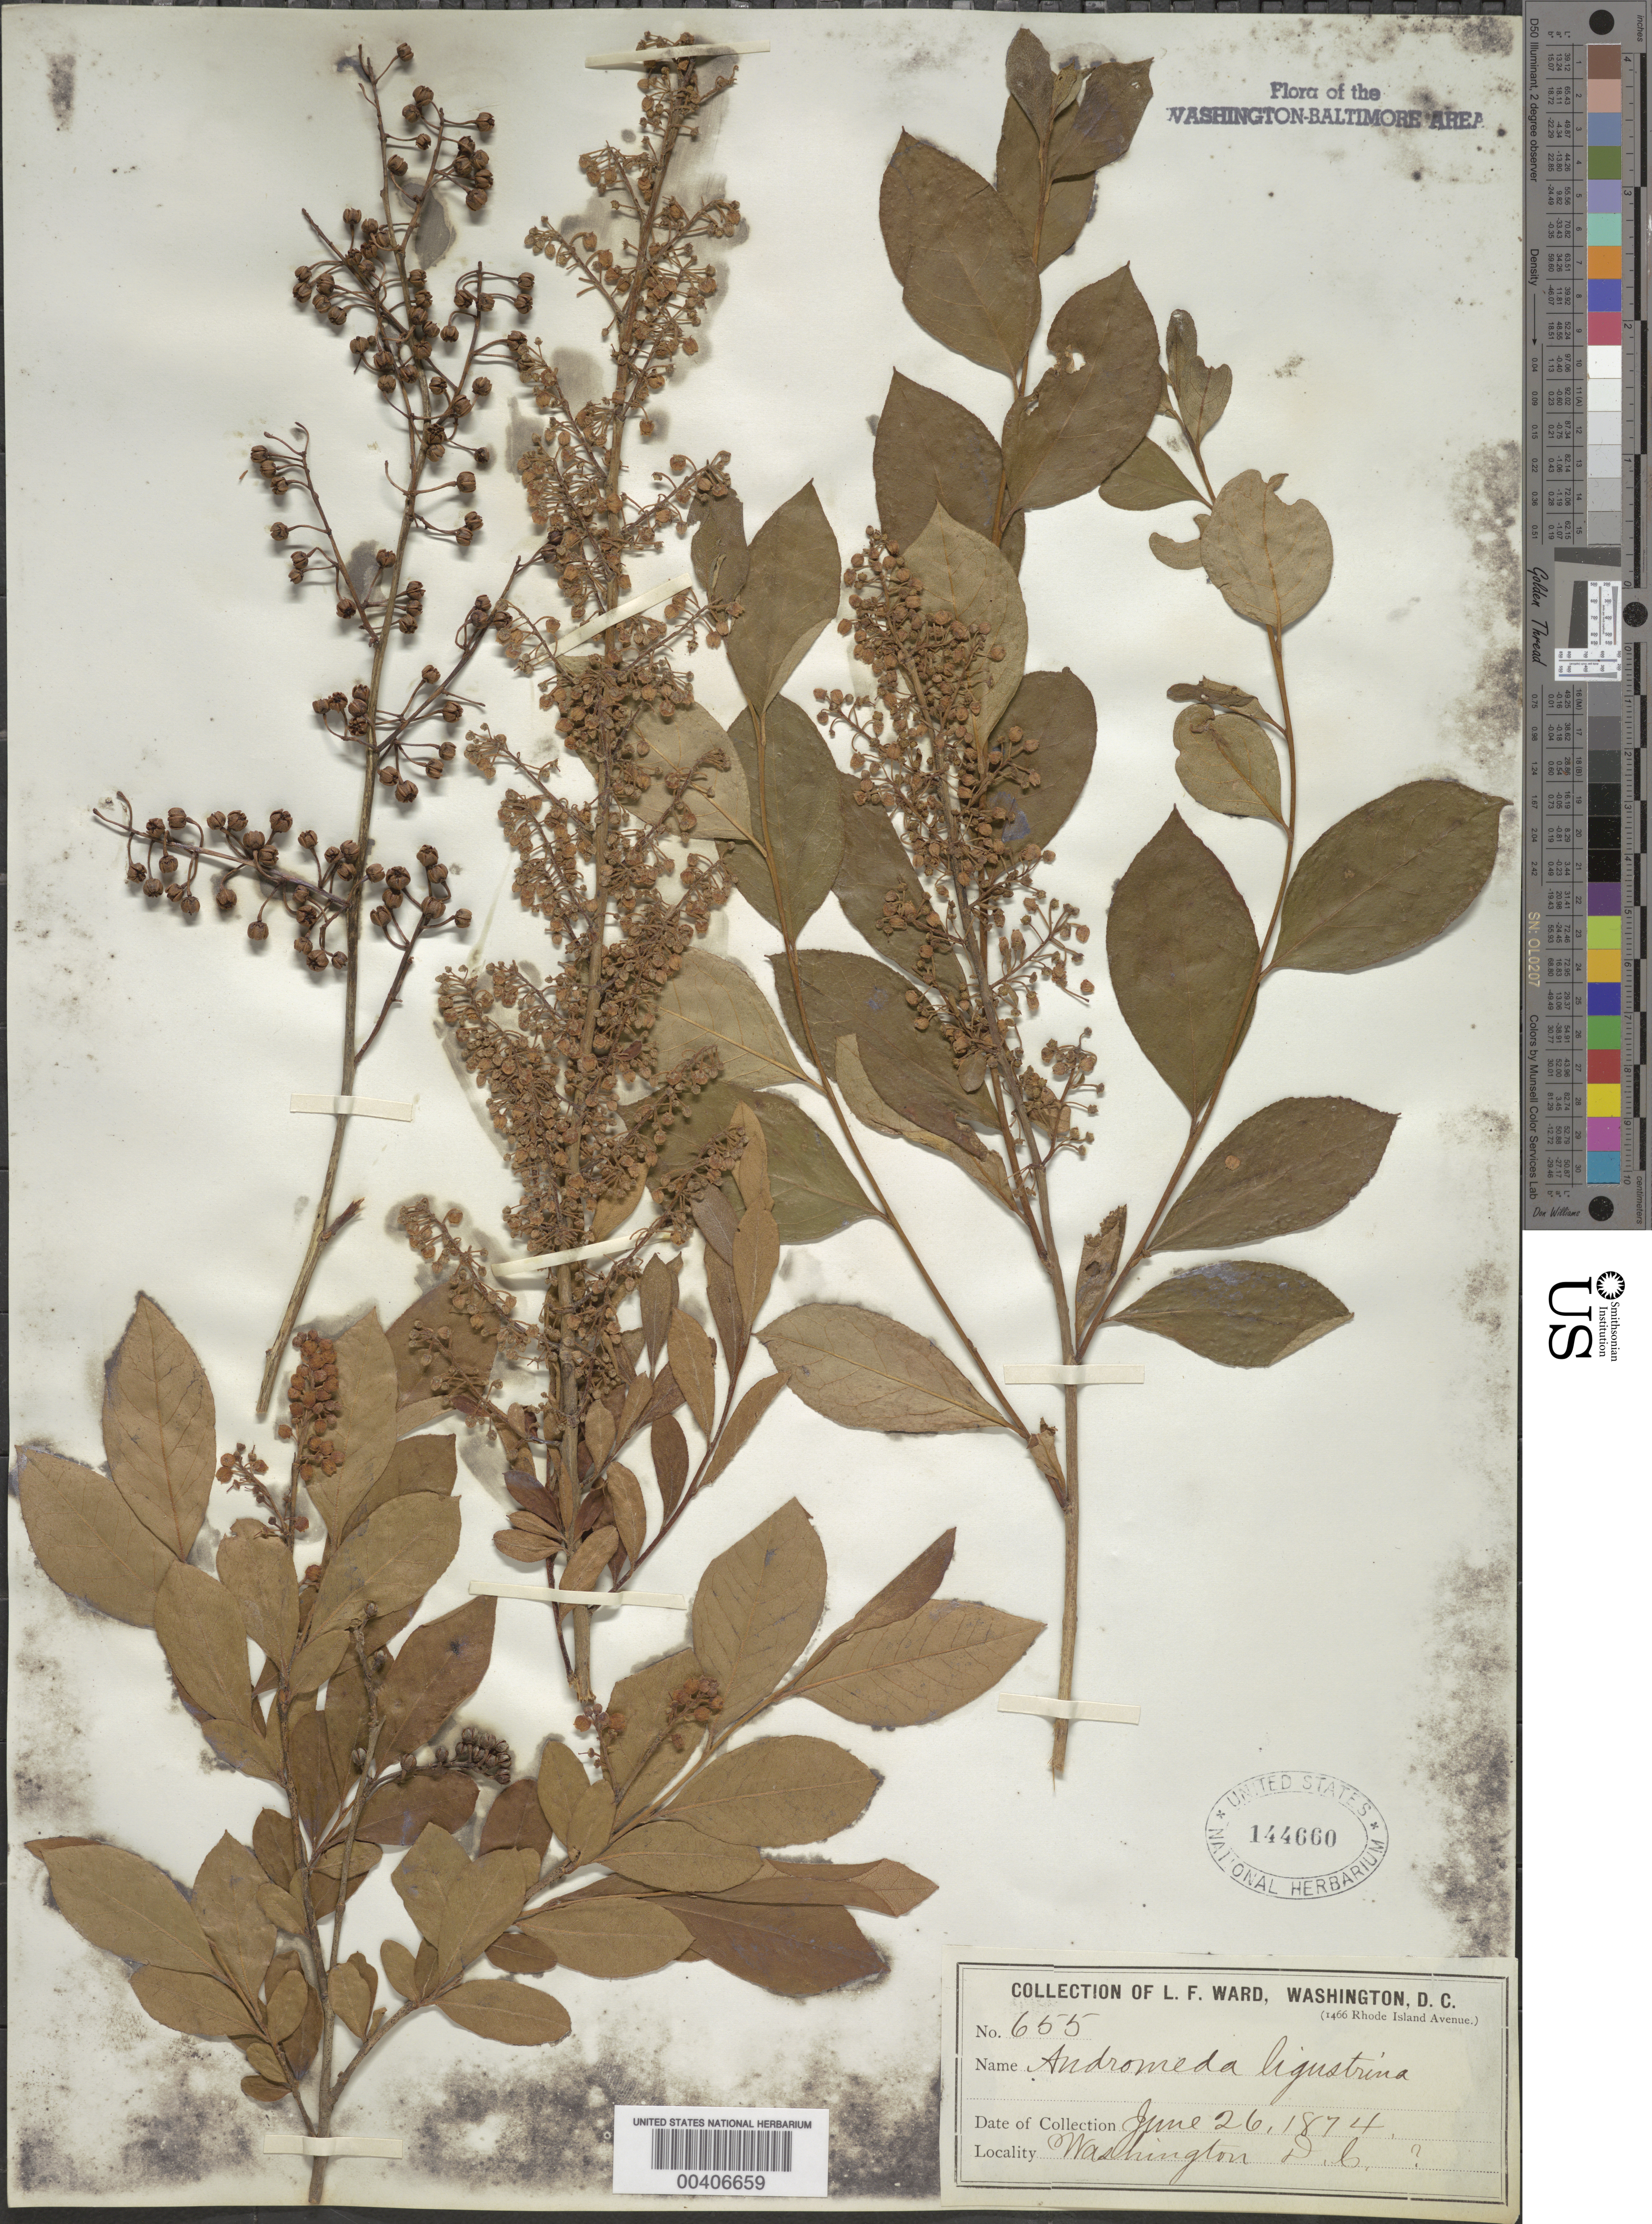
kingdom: Plantae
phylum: Tracheophyta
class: Magnoliopsida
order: Ericales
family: Ericaceae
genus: Lyonia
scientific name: Lyonia ligustrina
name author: (L.) DC.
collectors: L. F. Ward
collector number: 655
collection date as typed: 26 Jun 1874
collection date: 1874-06-26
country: United States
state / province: District of Columbia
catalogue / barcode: US 144660